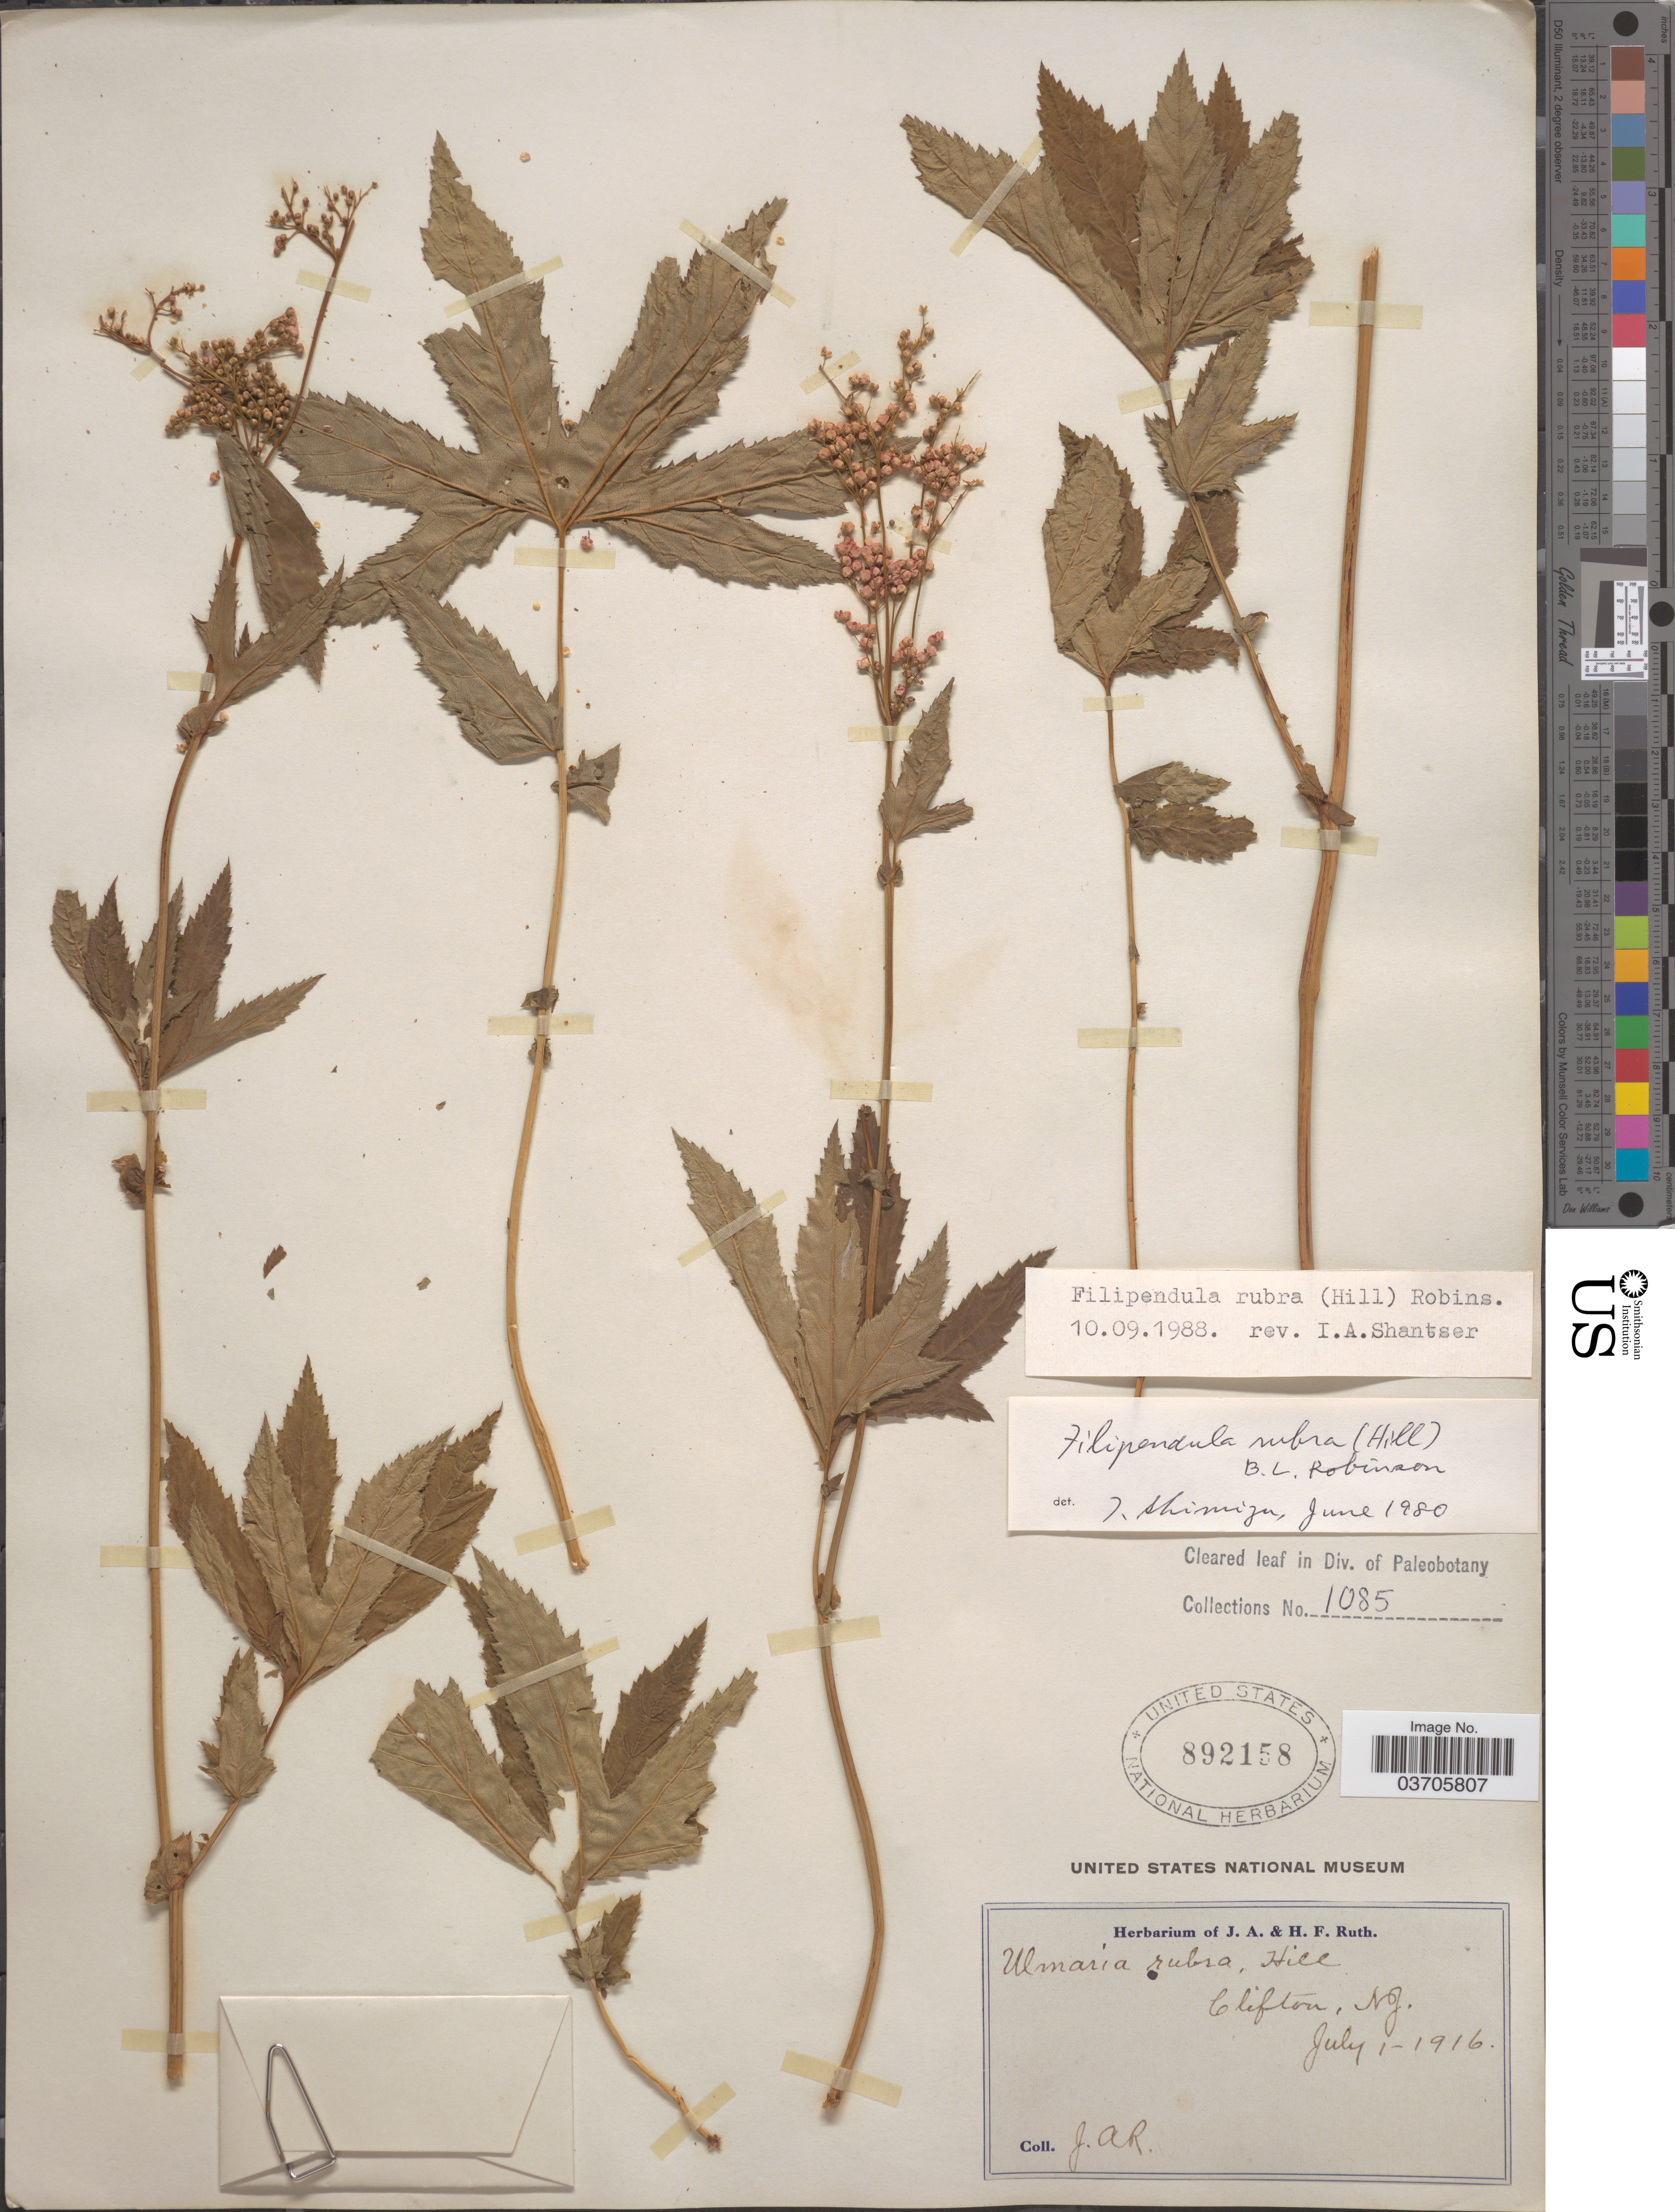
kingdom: Plantae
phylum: Tracheophyta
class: Magnoliopsida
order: Rosales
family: Rosaceae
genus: Filipendula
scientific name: Filipendula rubra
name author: (Hill) B.L. Rob.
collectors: J. Ruth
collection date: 1916-07-01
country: United States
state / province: New Jersey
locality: Clifton.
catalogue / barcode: US 892158